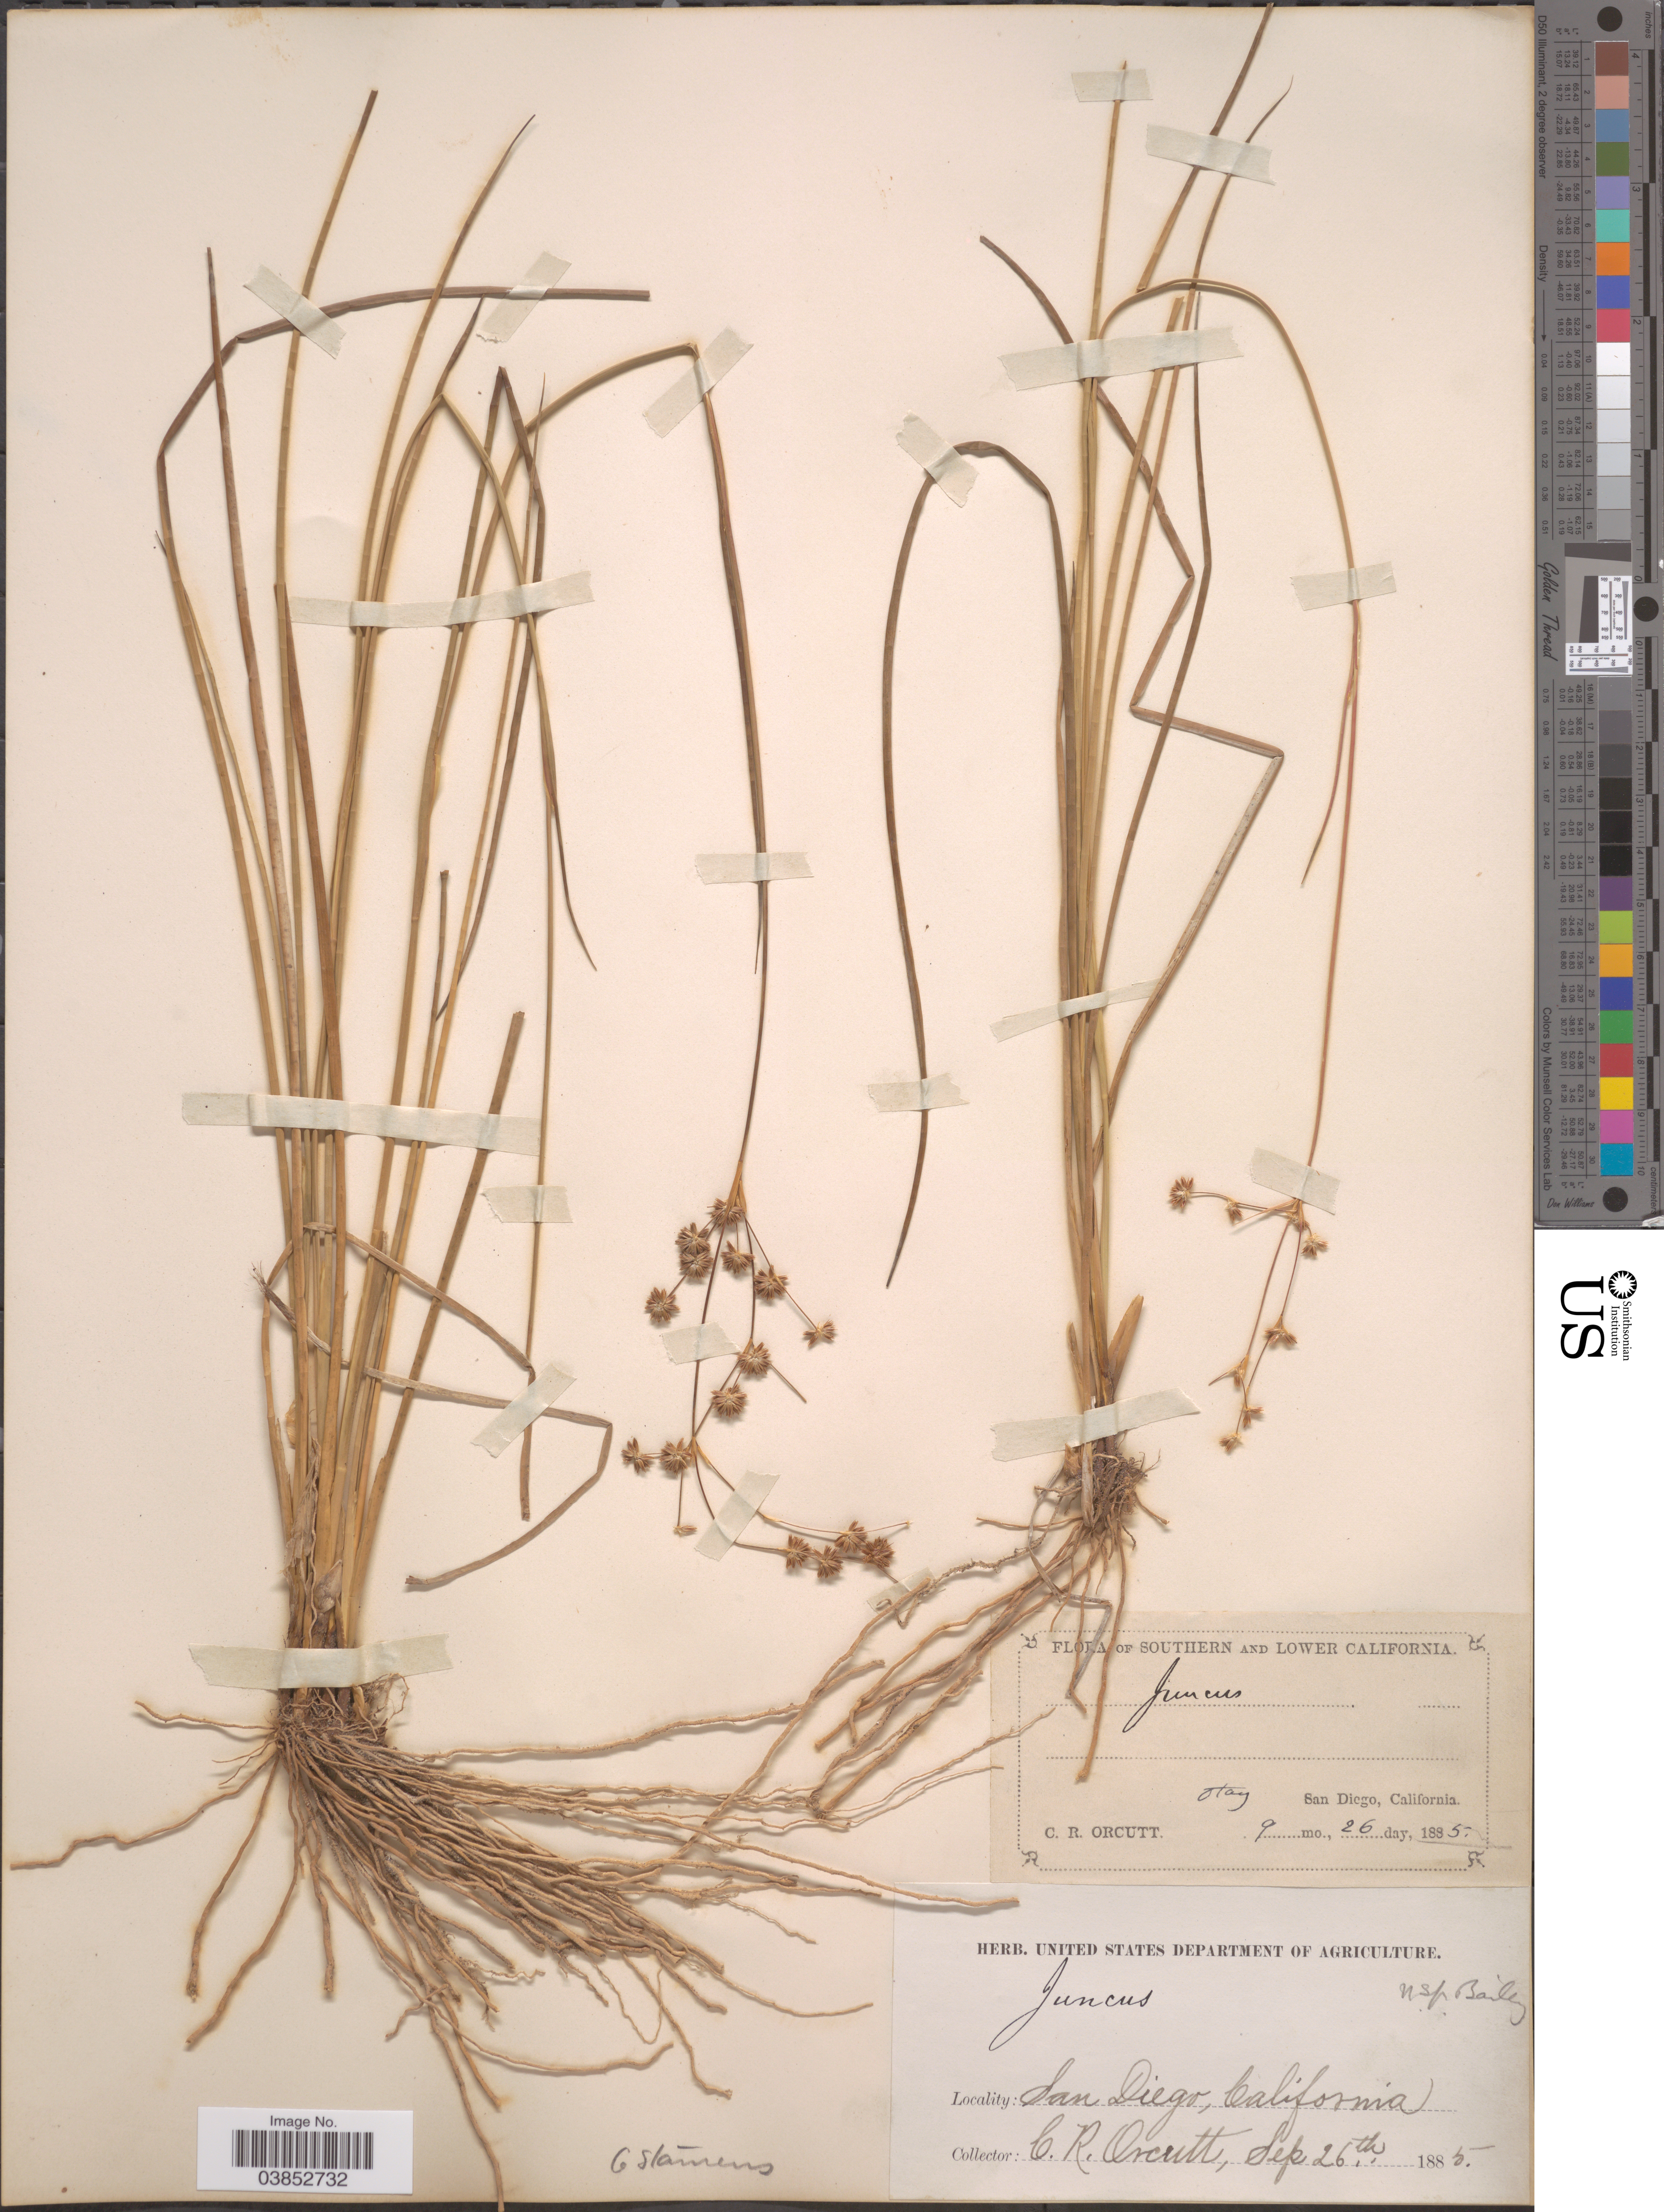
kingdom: Plantae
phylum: Tracheophyta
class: Liliopsida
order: Poales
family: Juncaceae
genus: Juncus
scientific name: Juncus dubius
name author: Engelm.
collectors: C. R. Orcutt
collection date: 1885-09-26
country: United States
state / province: California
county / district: San Diego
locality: Southern and Lower California. San Diego.